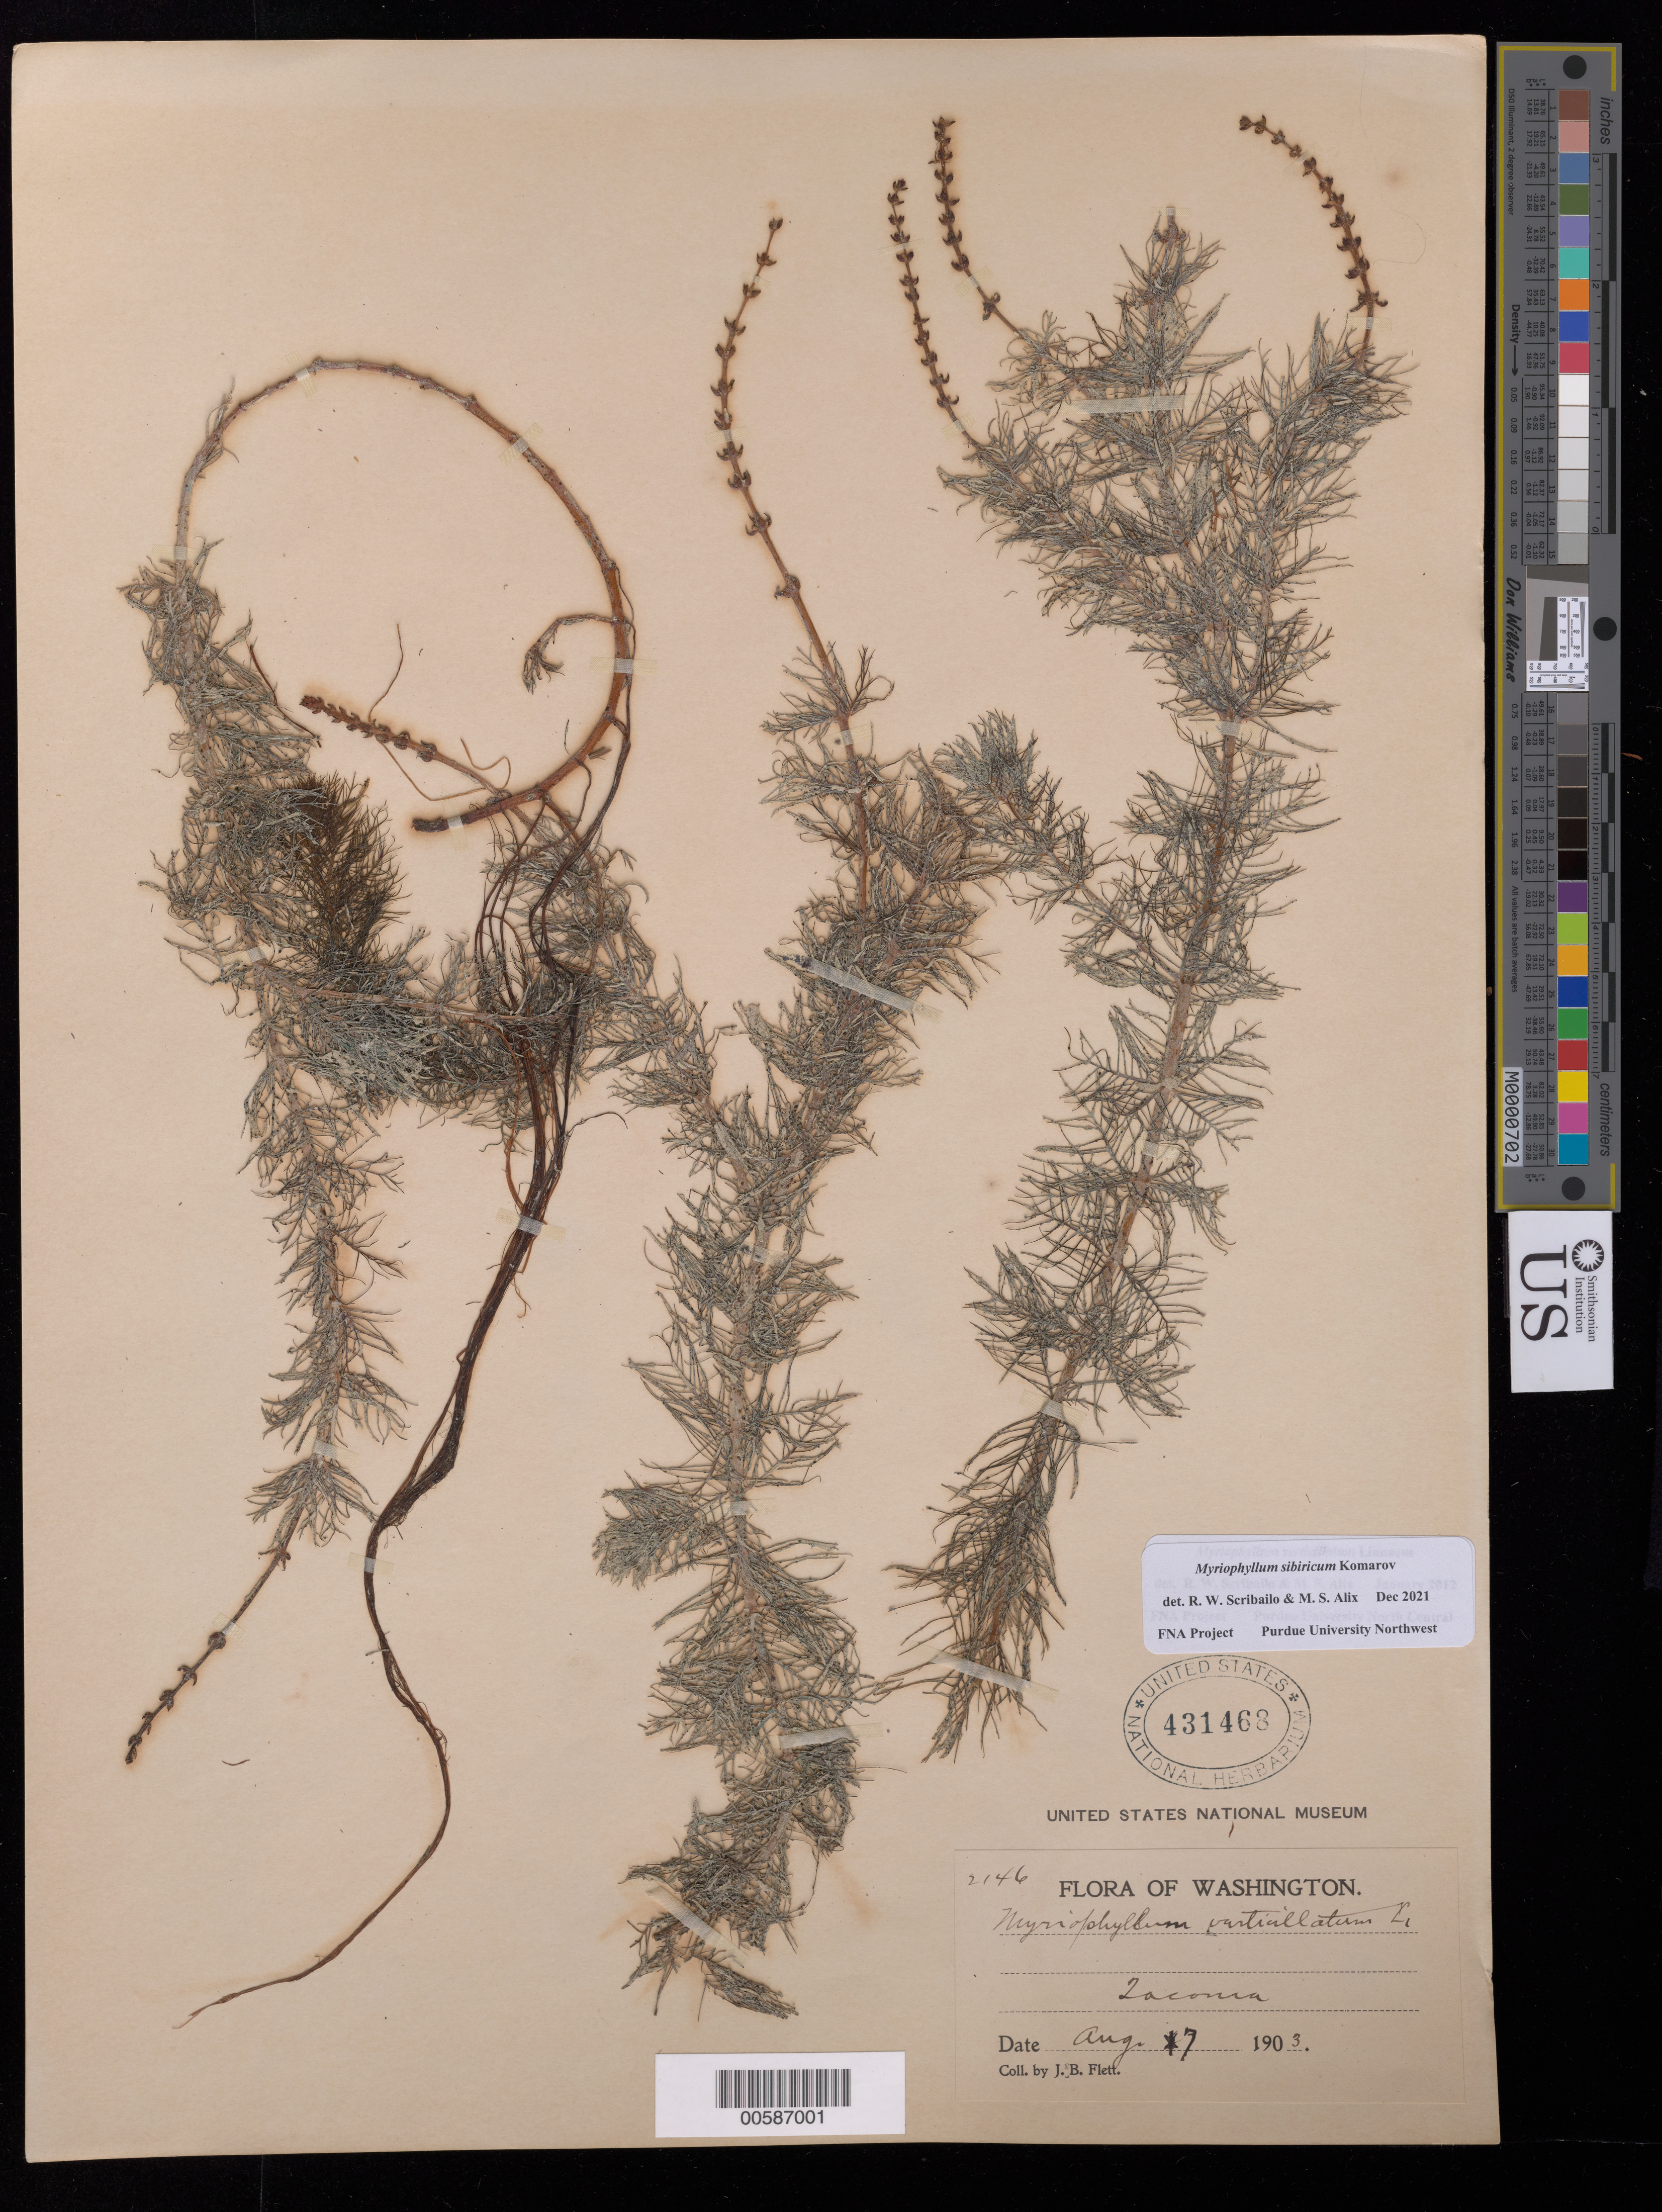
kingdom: Plantae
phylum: Tracheophyta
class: Magnoliopsida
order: Saxifragales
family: Haloragaceae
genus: Myriophyllum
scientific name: Myriophyllum sibiricum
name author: Kom.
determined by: Scribailo, R. W.; Alix, M. S.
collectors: J. Flett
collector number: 2146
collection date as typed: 07 Aug 1903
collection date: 1903-08-07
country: United States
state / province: Washington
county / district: Pierce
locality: Tacoma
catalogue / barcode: US 431468